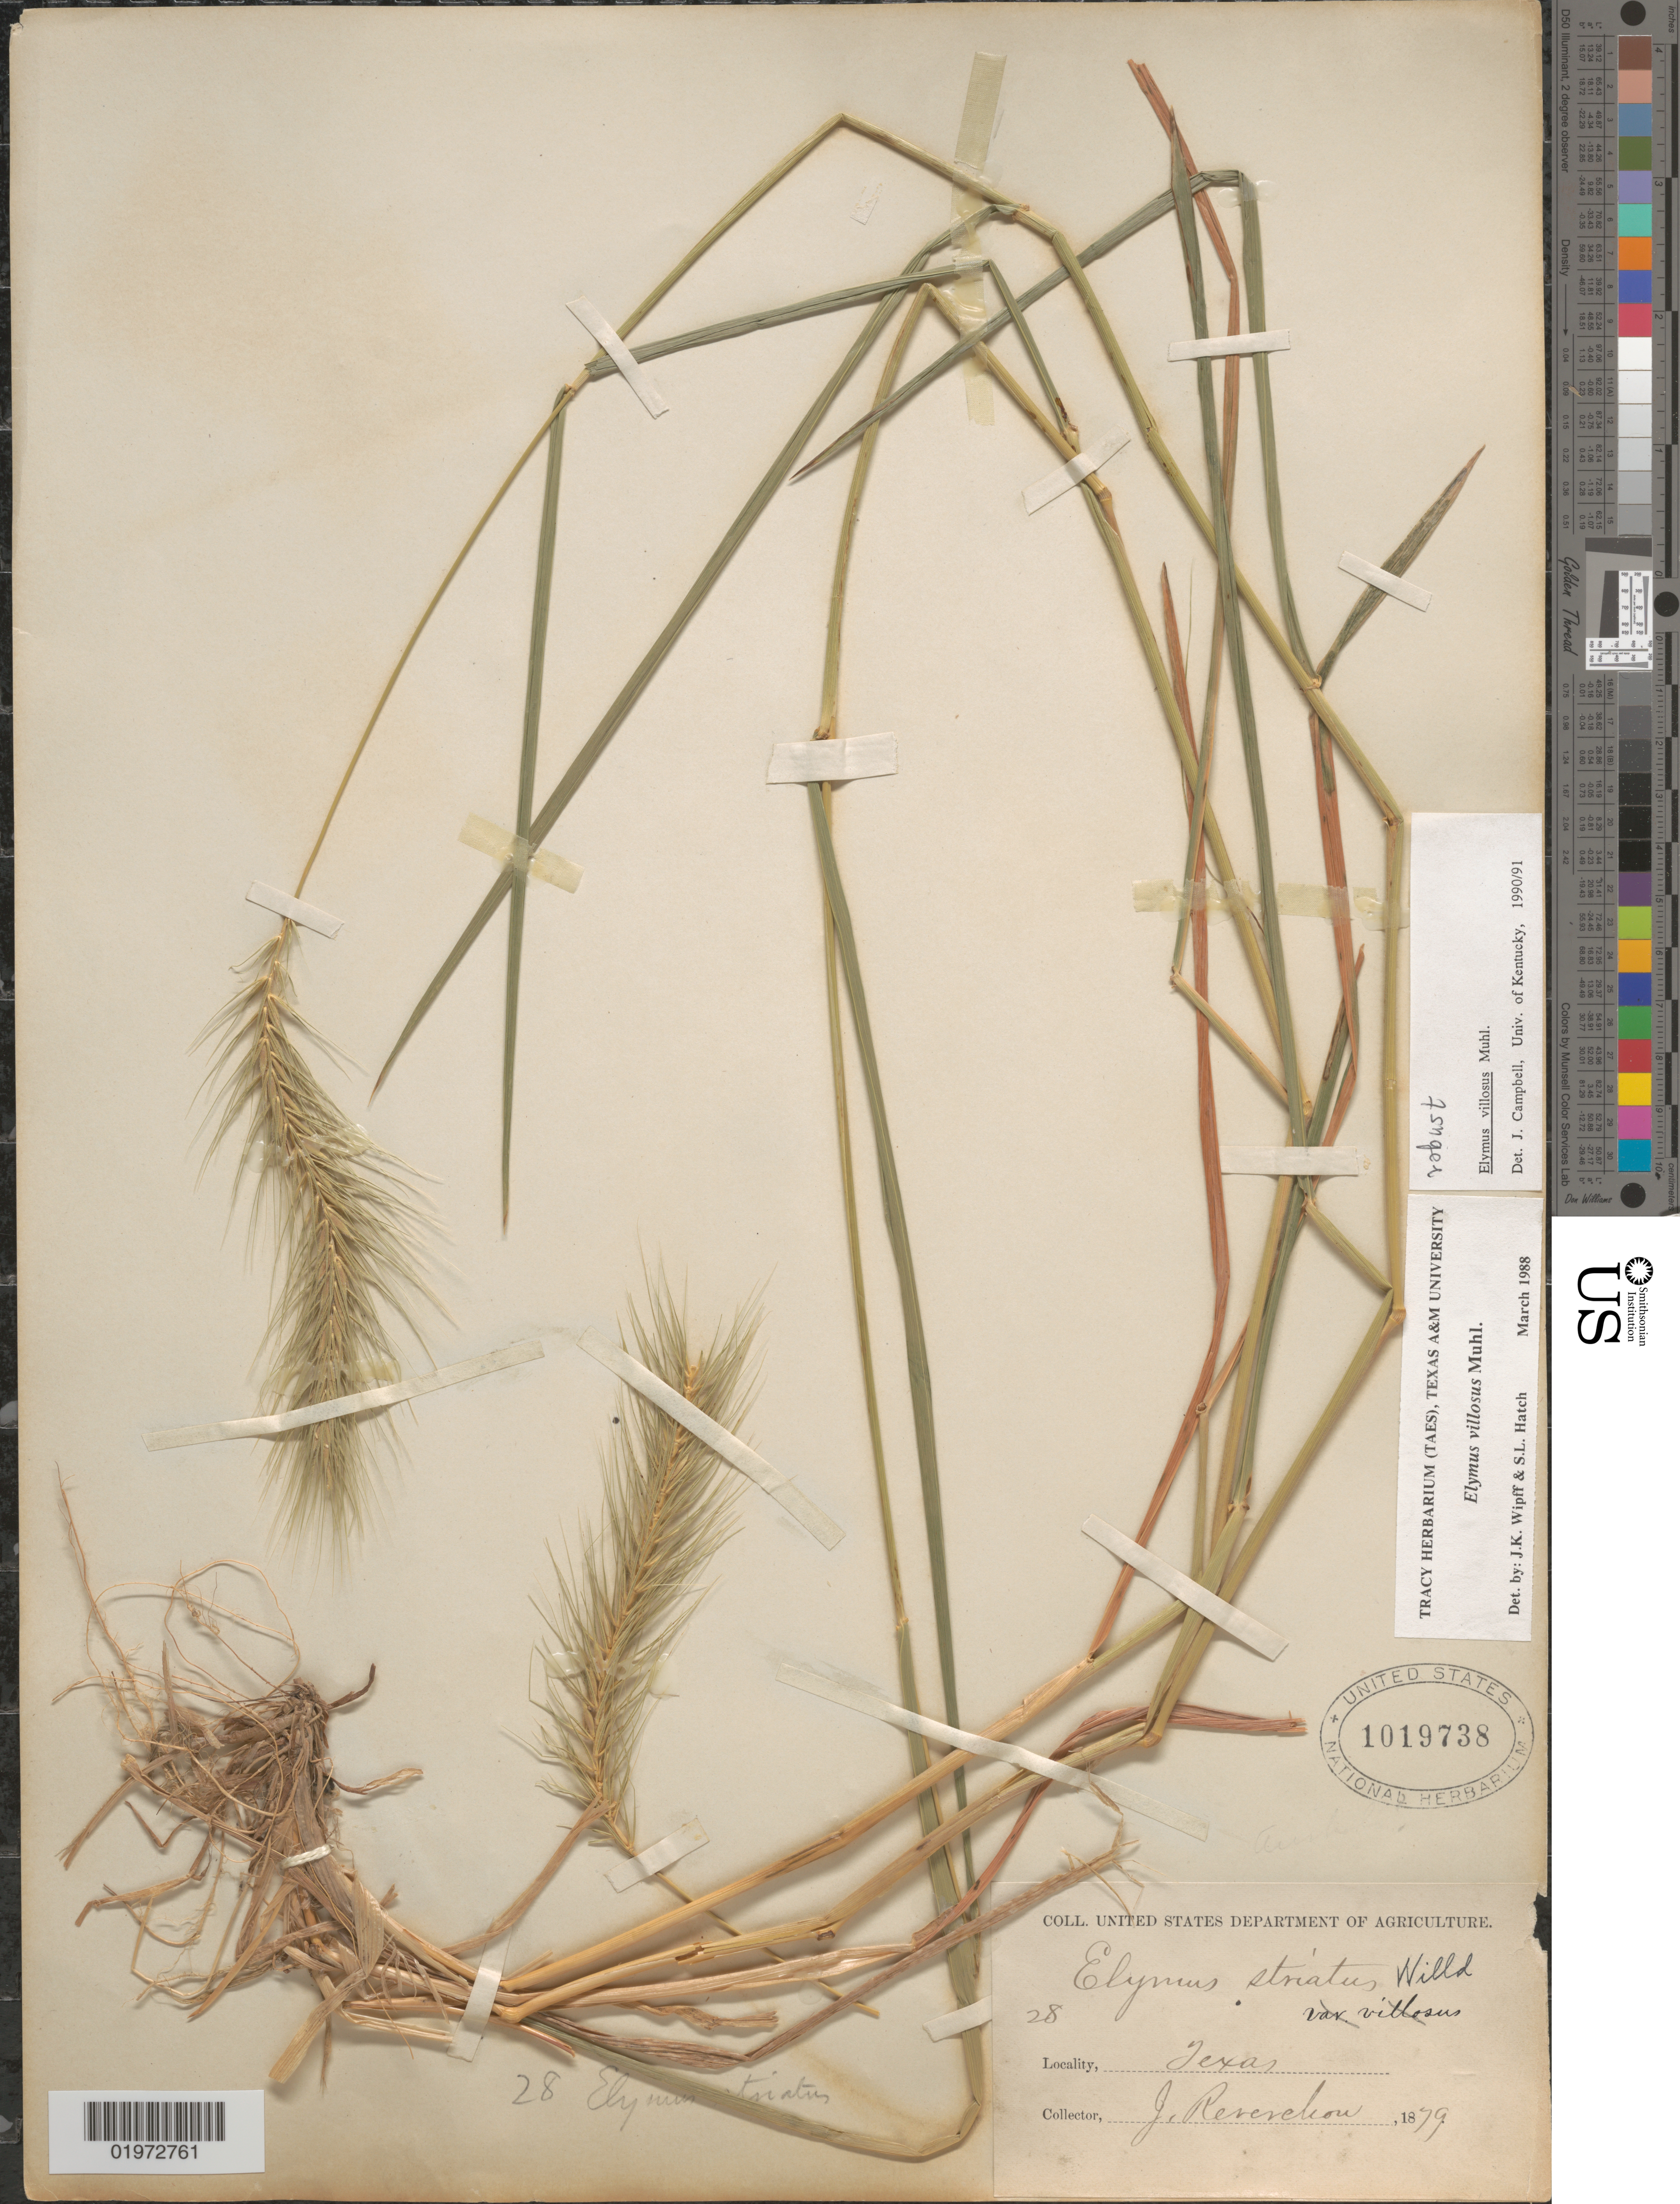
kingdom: Plantae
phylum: Tracheophyta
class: Liliopsida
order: Poales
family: Poaceae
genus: Elymus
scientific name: Elymus villosus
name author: Muhl. ex Willd.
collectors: J. Reverchon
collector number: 28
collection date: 1879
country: United States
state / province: Texas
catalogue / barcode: US 1019738